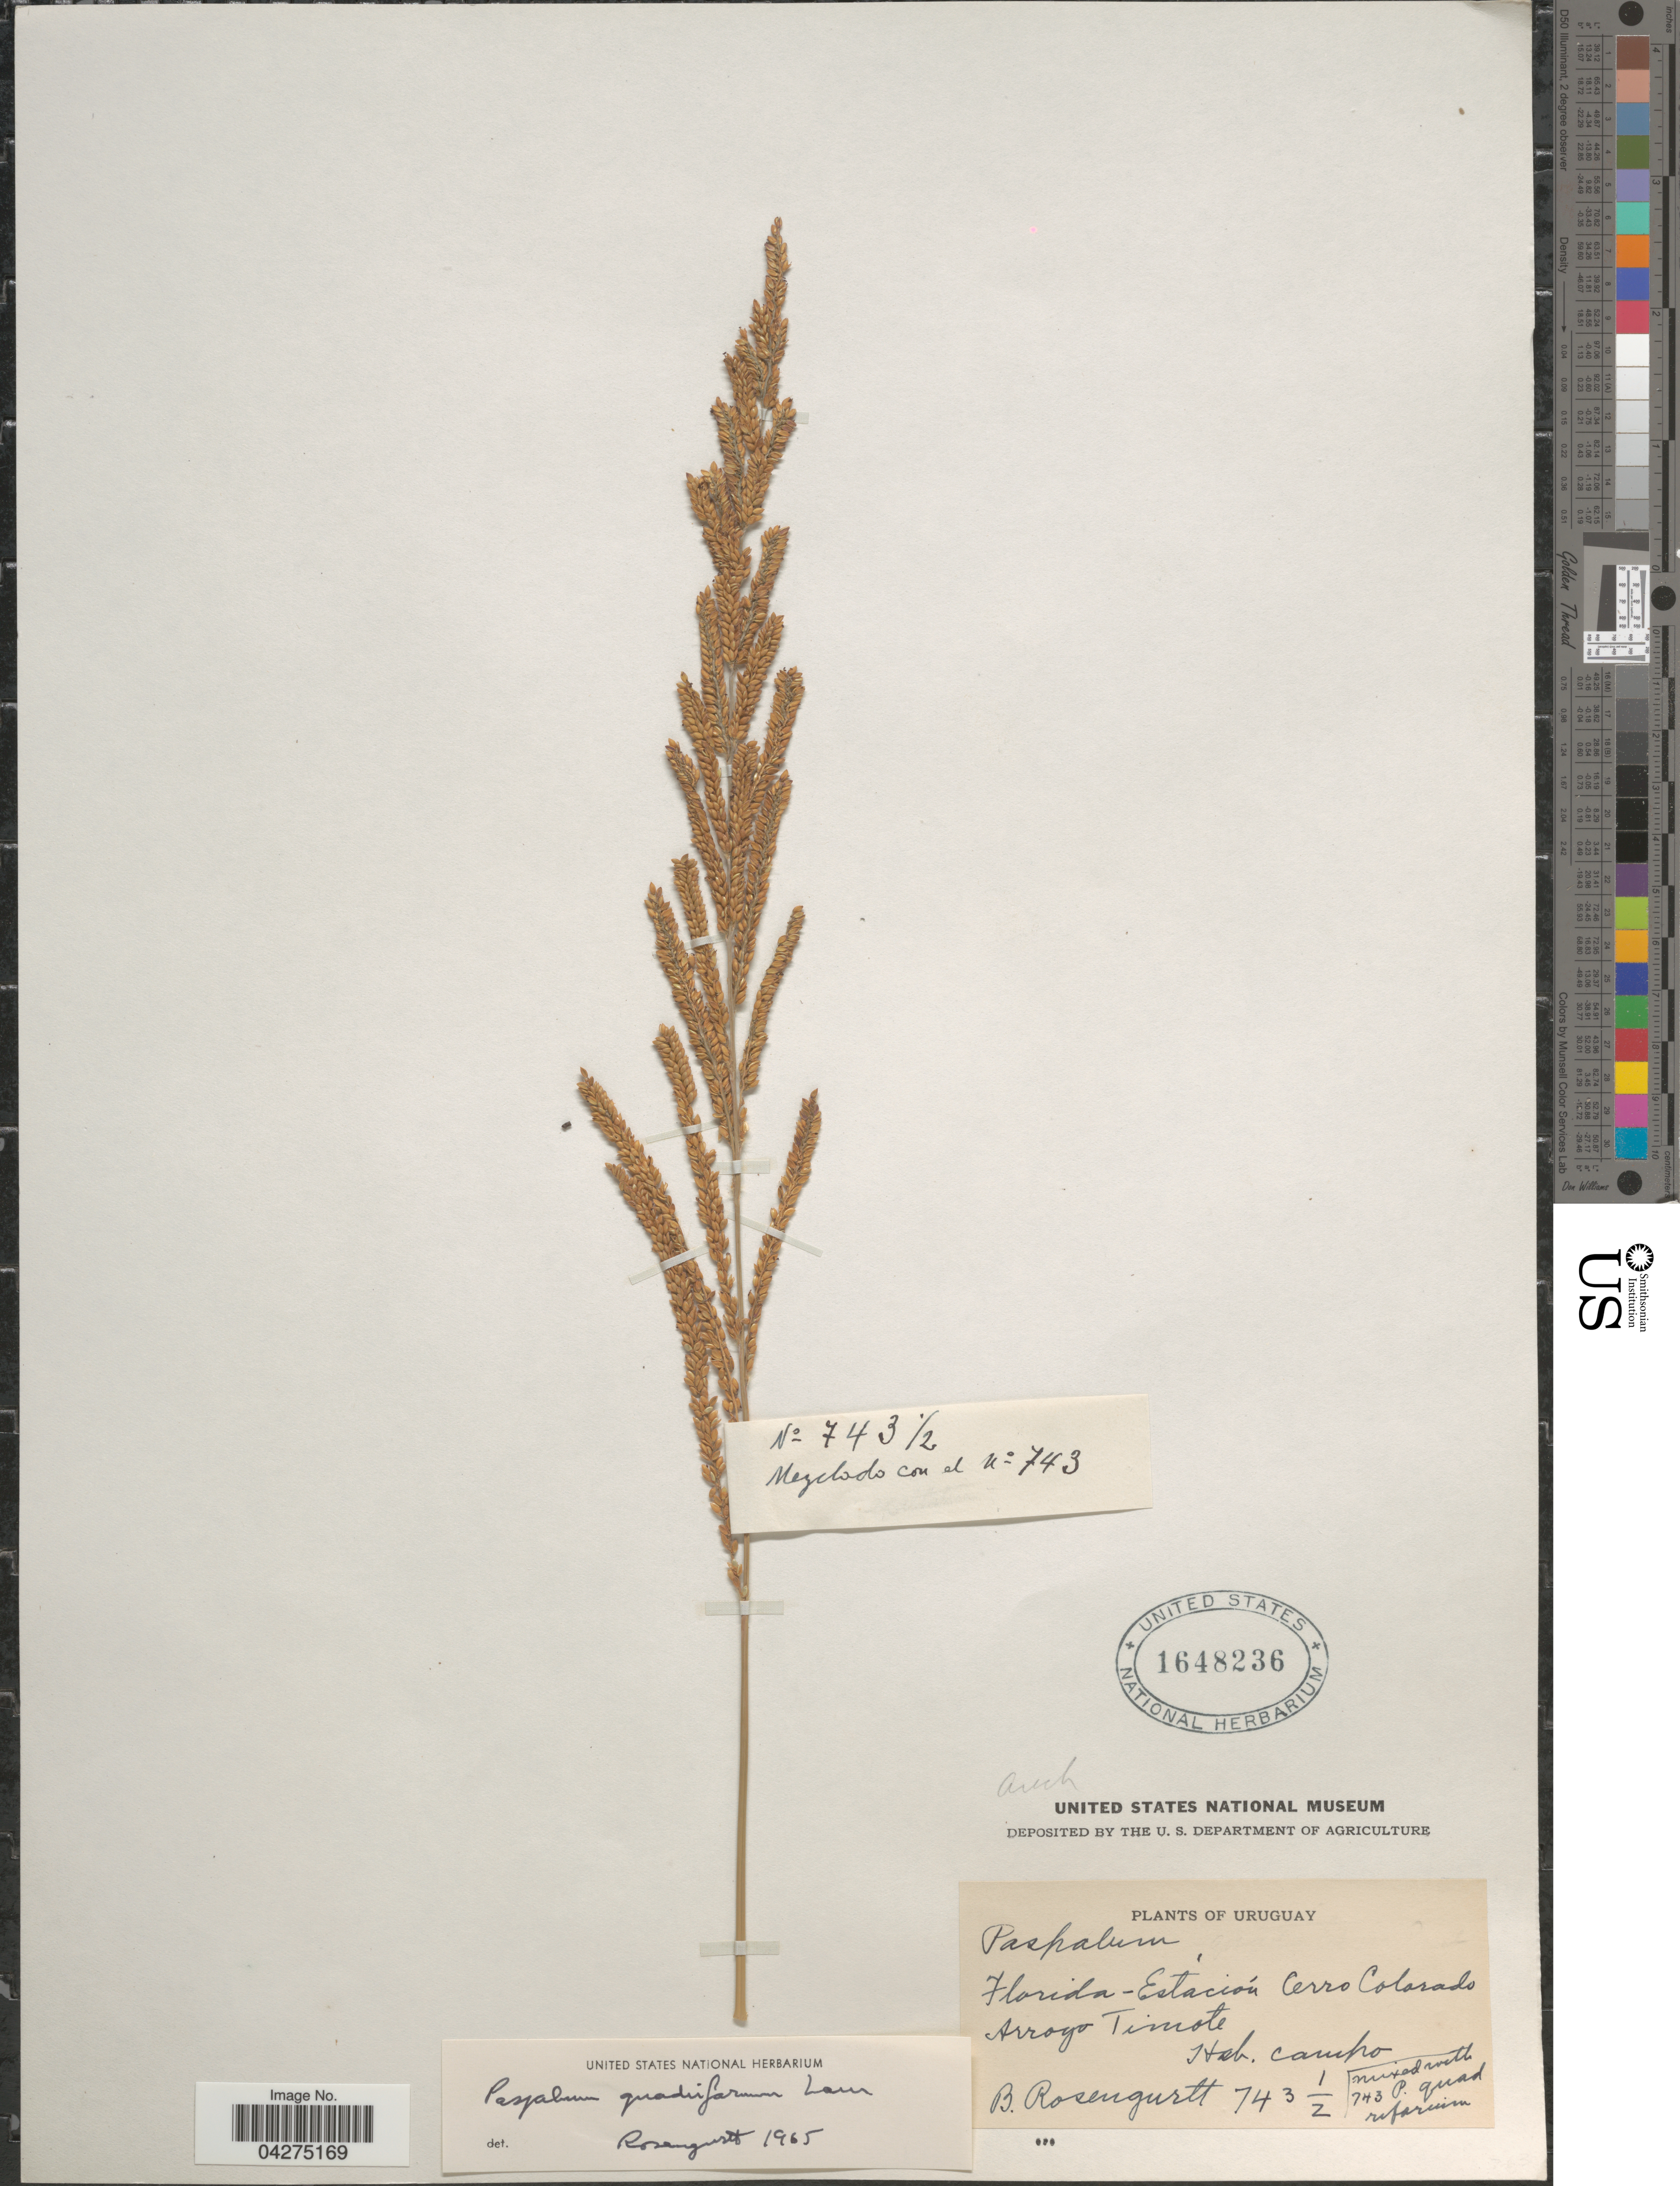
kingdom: Plantae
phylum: Tracheophyta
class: Liliopsida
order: Poales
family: Poaceae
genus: Paspalum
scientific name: Paspalum quadrifarium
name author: Lam.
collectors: B. Rosengurtt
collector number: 743½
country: Uruguay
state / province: Florida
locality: Estación Cerro Colorado Arroyo Timote.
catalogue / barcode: US 1648236